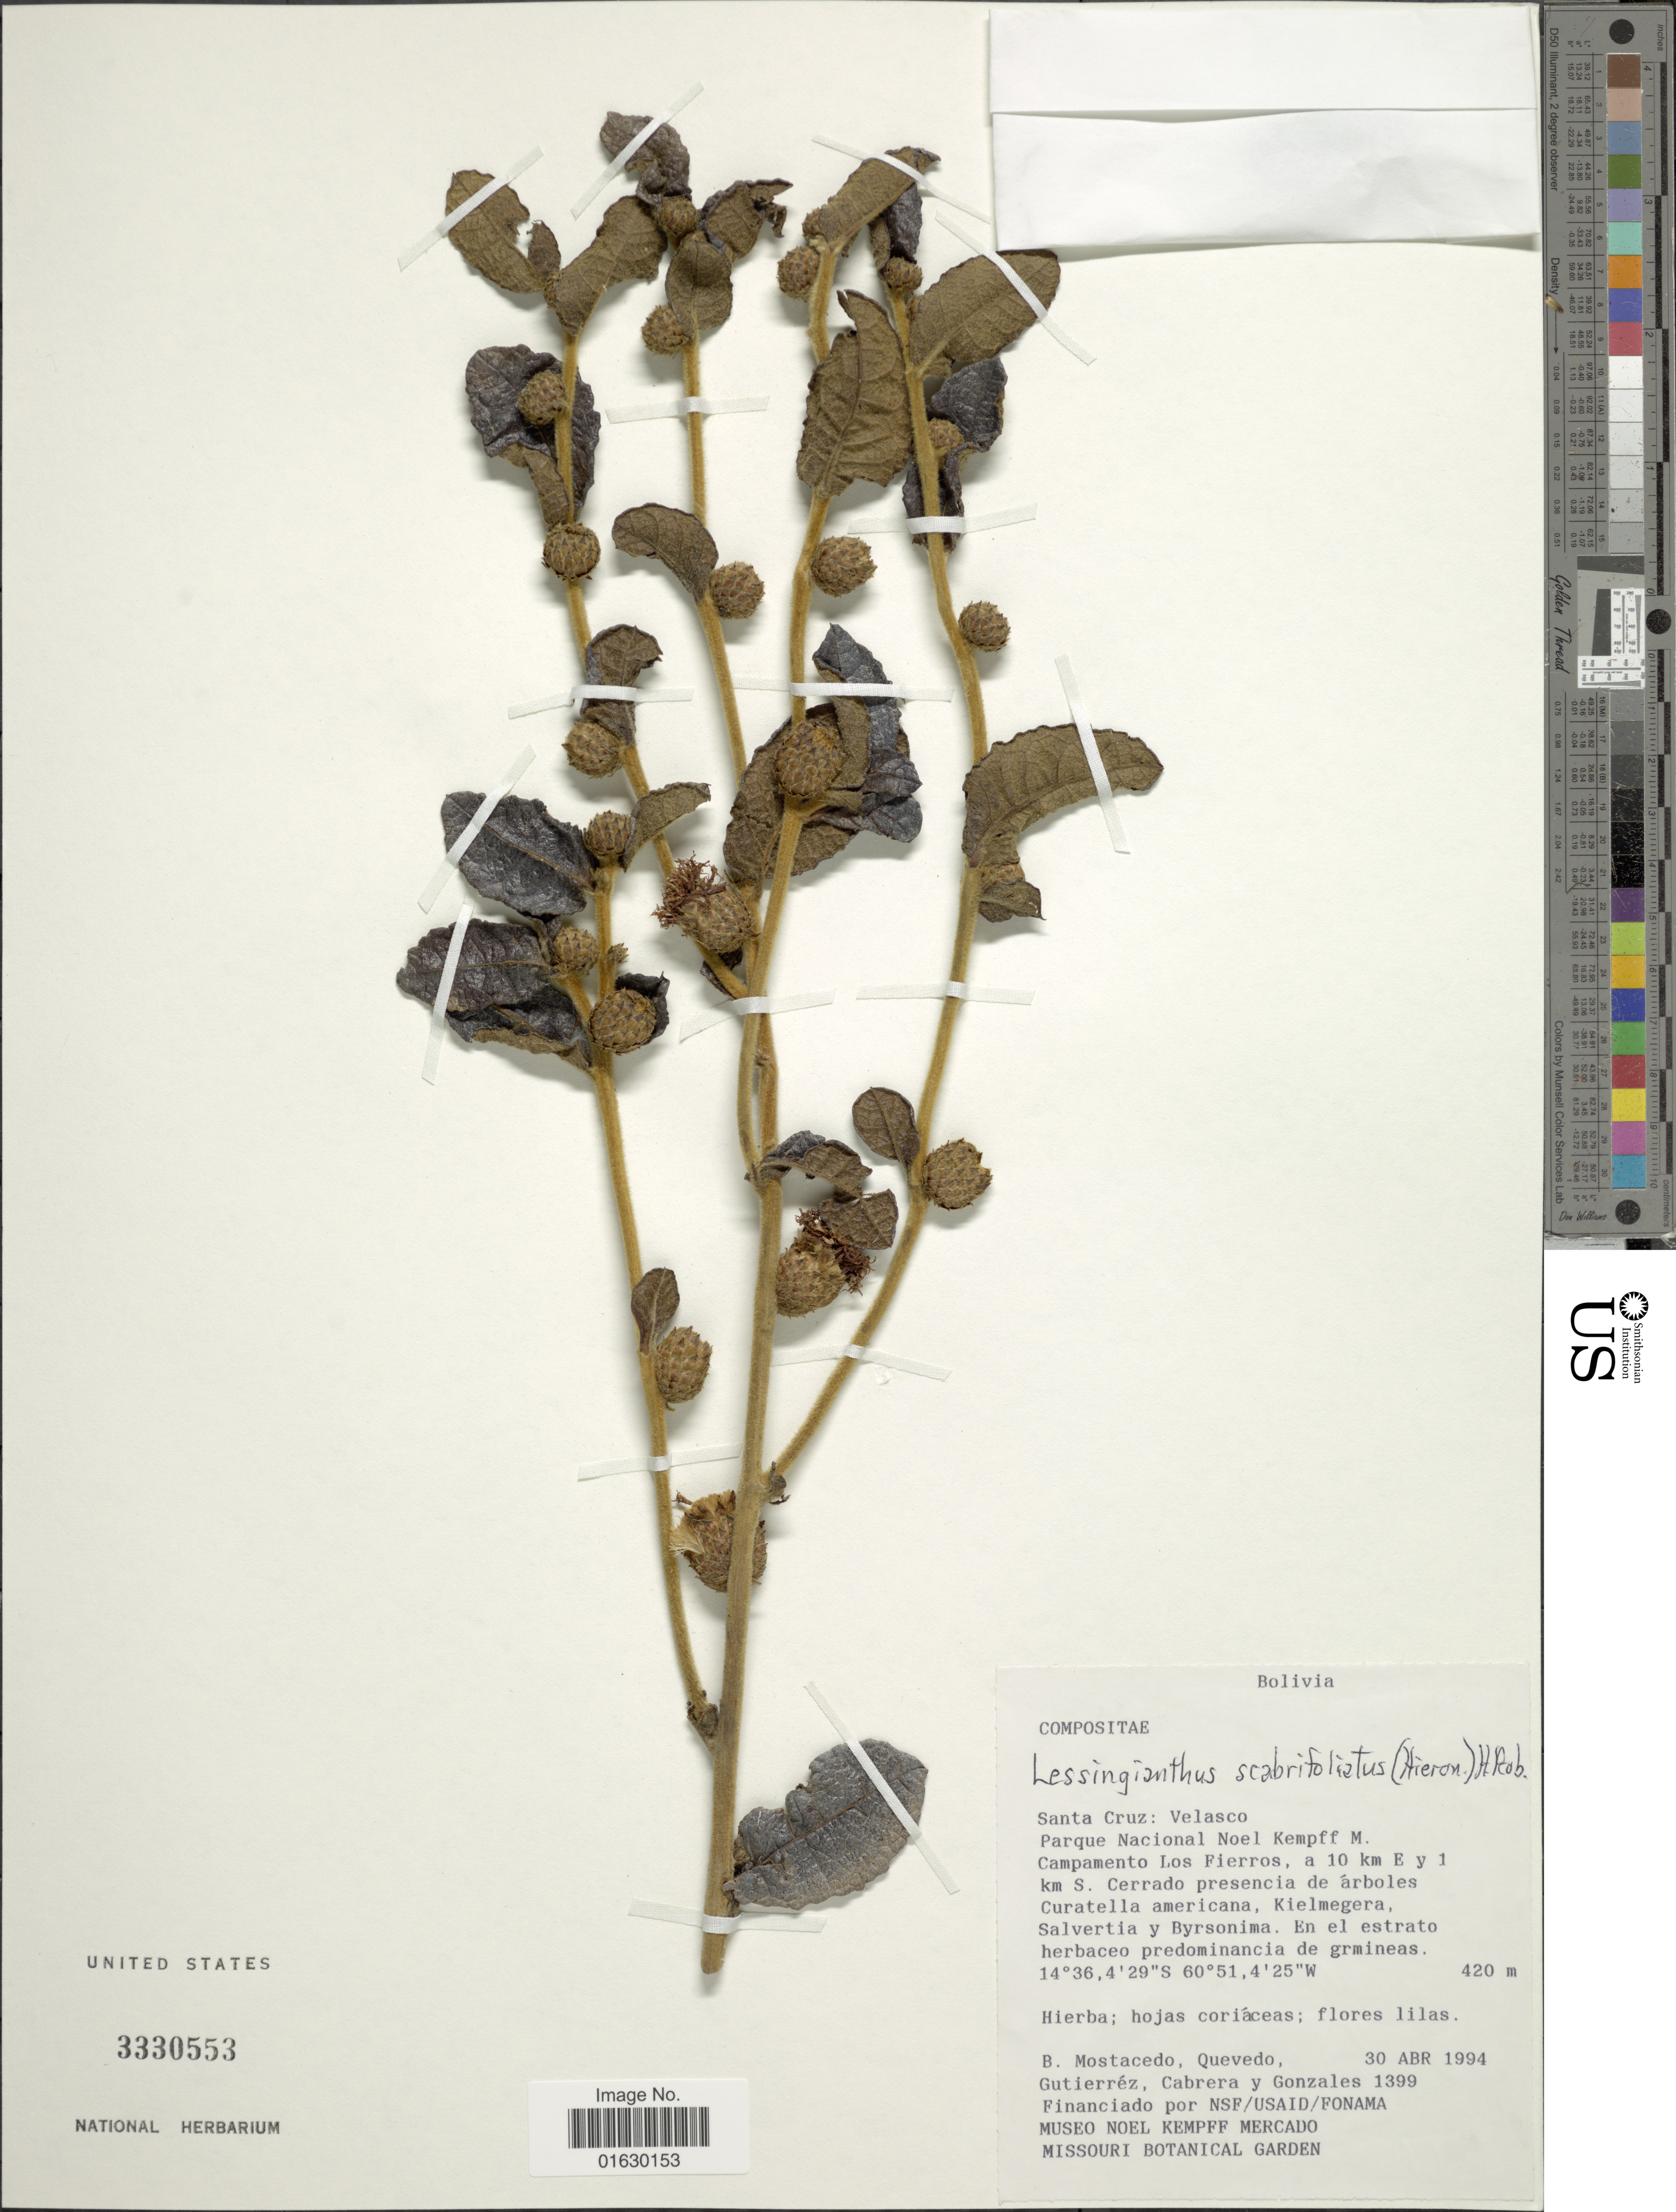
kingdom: Plantae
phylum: Tracheophyta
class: Magnoliopsida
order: Asterales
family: Asteraceae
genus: Lessingianthus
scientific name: Lessingianthus scabrifoliatus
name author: (Hieron.) H. Rob.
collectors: B. Mostacedo, -- Quevedo, Gutiérrez, --, Cabrera, -- & Gonzales, --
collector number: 1399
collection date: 1994-04-30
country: Bolivia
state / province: Santa Cruz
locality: Santa Cruz, Velasco, Parque Nacional Noel Kempff M. Campamento Los Fierros, a 10 km E y 1 km S Cerrado presencia de arboles Curatella americana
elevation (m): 420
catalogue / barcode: US 3330553